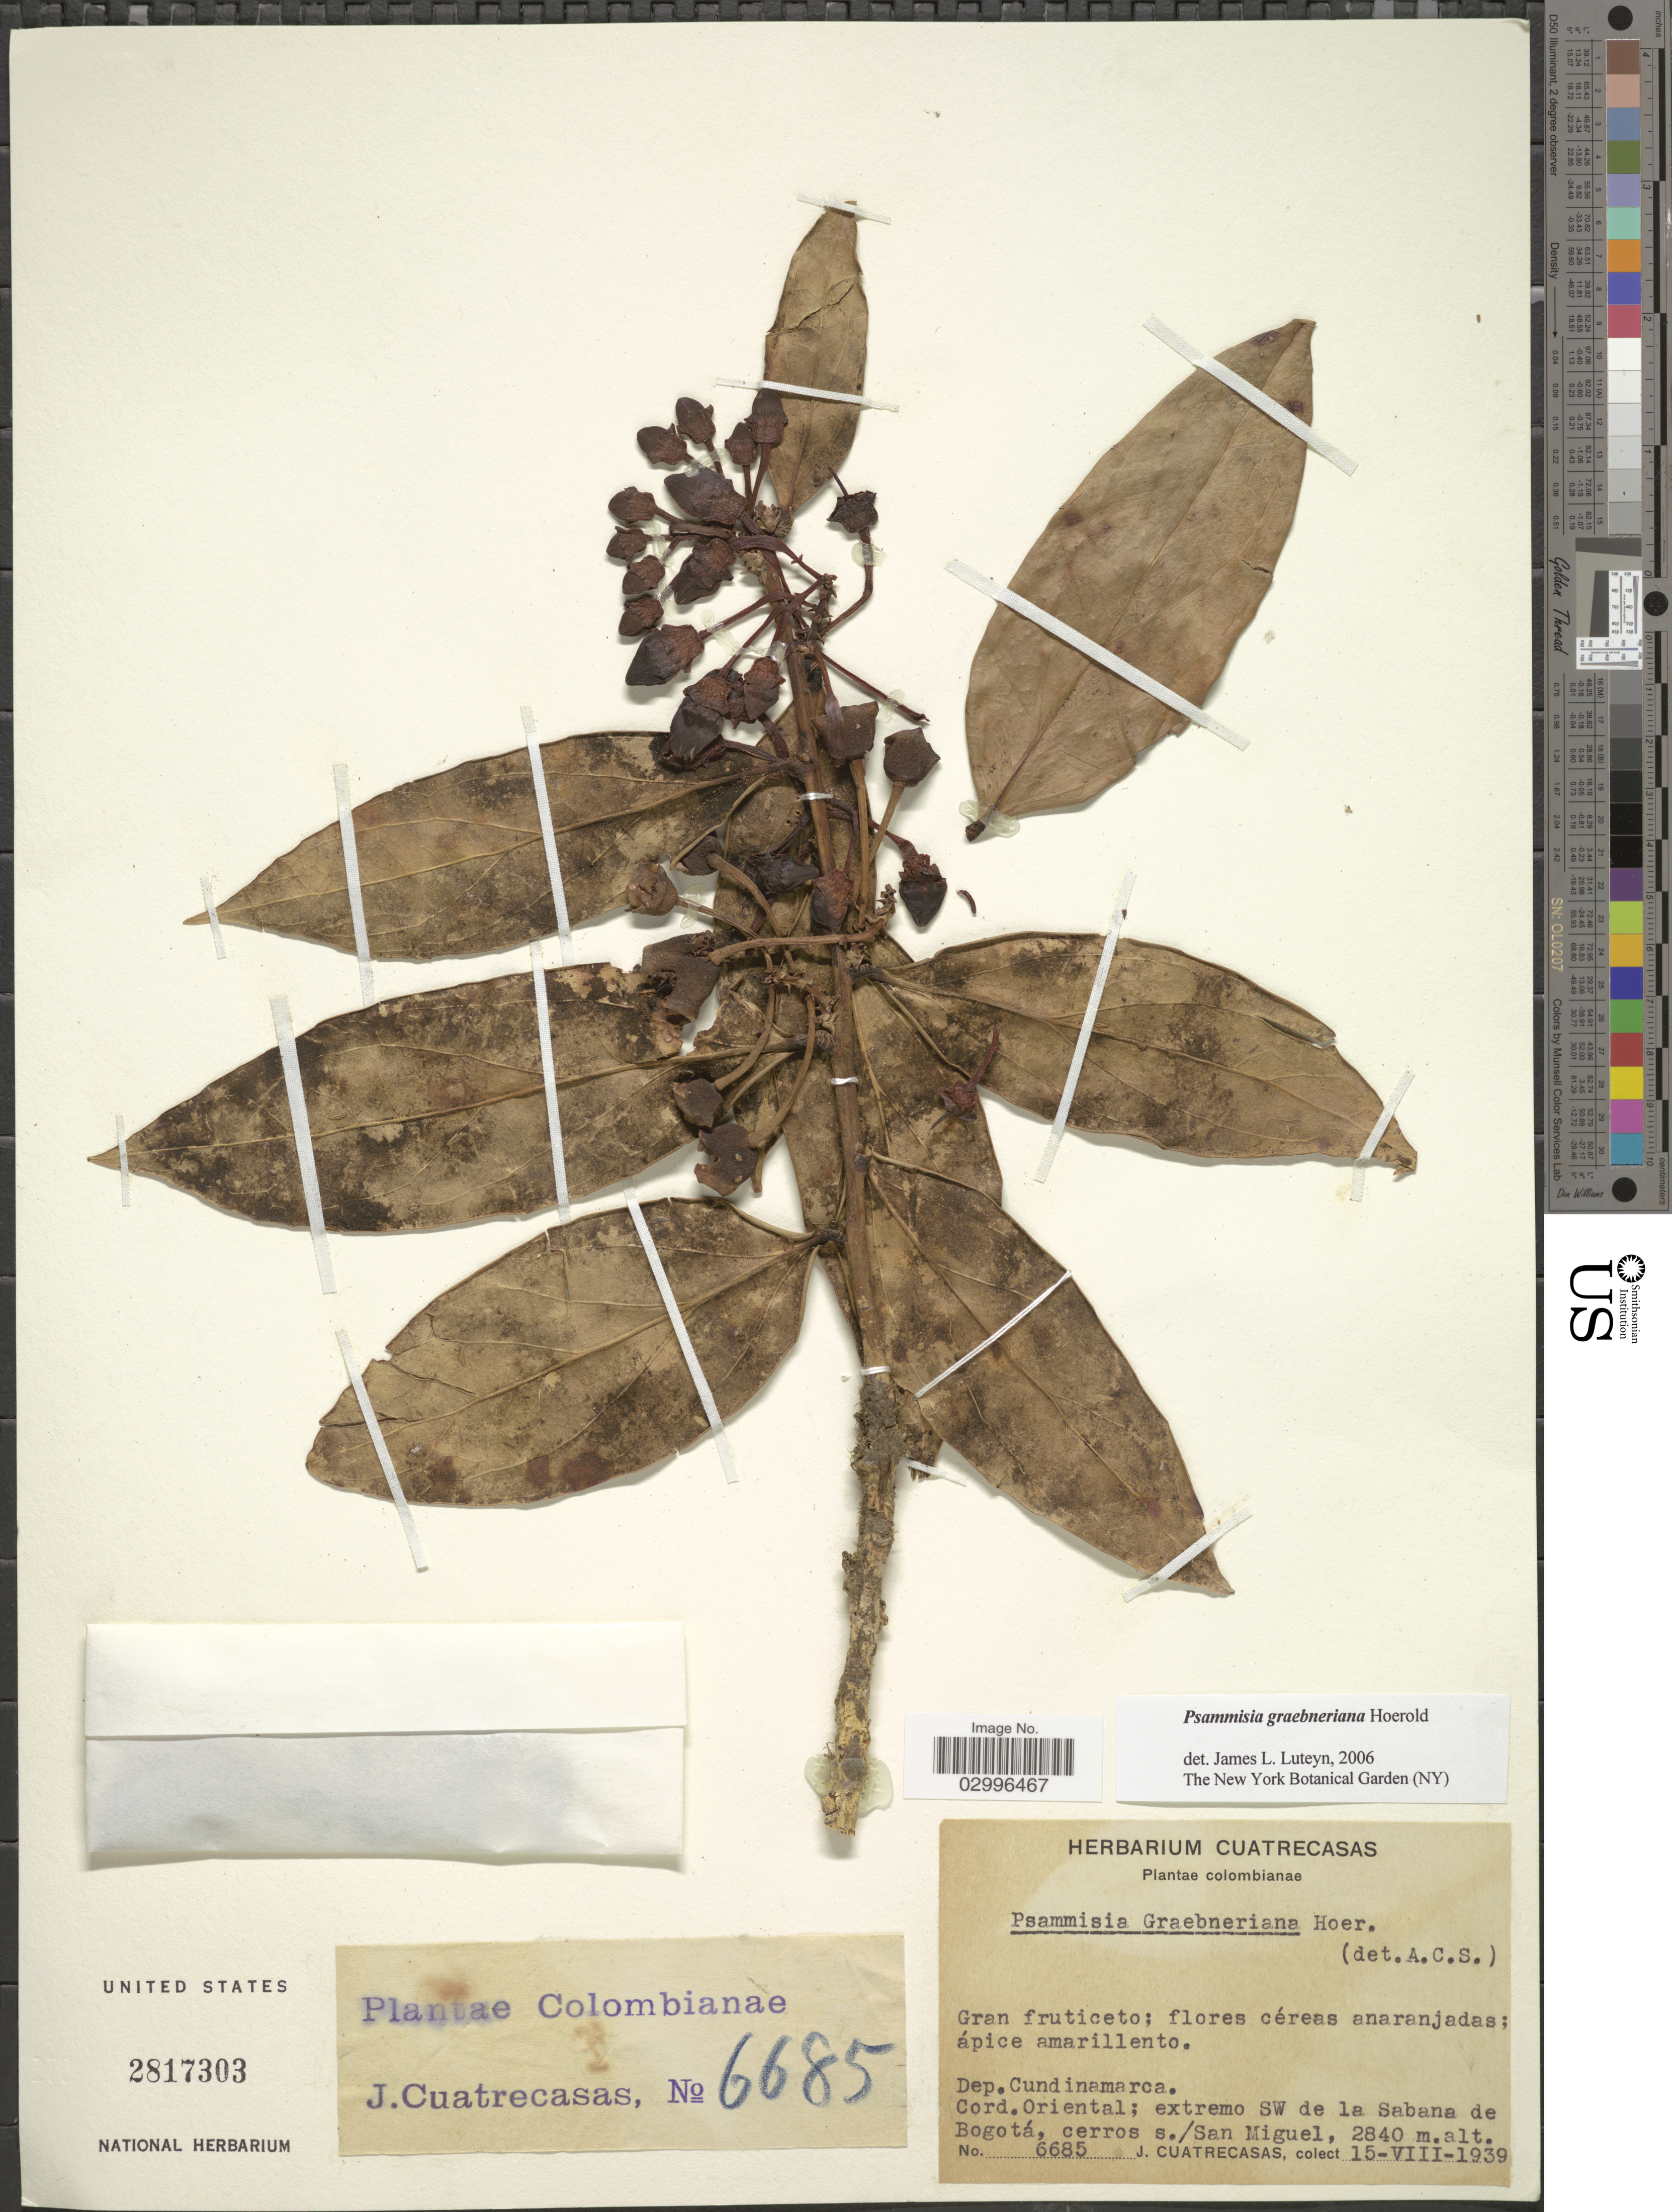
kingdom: Plantae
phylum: Tracheophyta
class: Magnoliopsida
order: Ericales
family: Ericaceae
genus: Psammisia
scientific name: Psammisia graebneriana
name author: Hoerold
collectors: J. Cuatrecasas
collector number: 6685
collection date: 1939-08-15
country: Colombia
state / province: Cundinamarca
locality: Dep. Cundinamarca. Cord. Oriental; extremo SW de la Sabana de Bogotá, cerros s./San Miguel.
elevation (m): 2840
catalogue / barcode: US 2817303